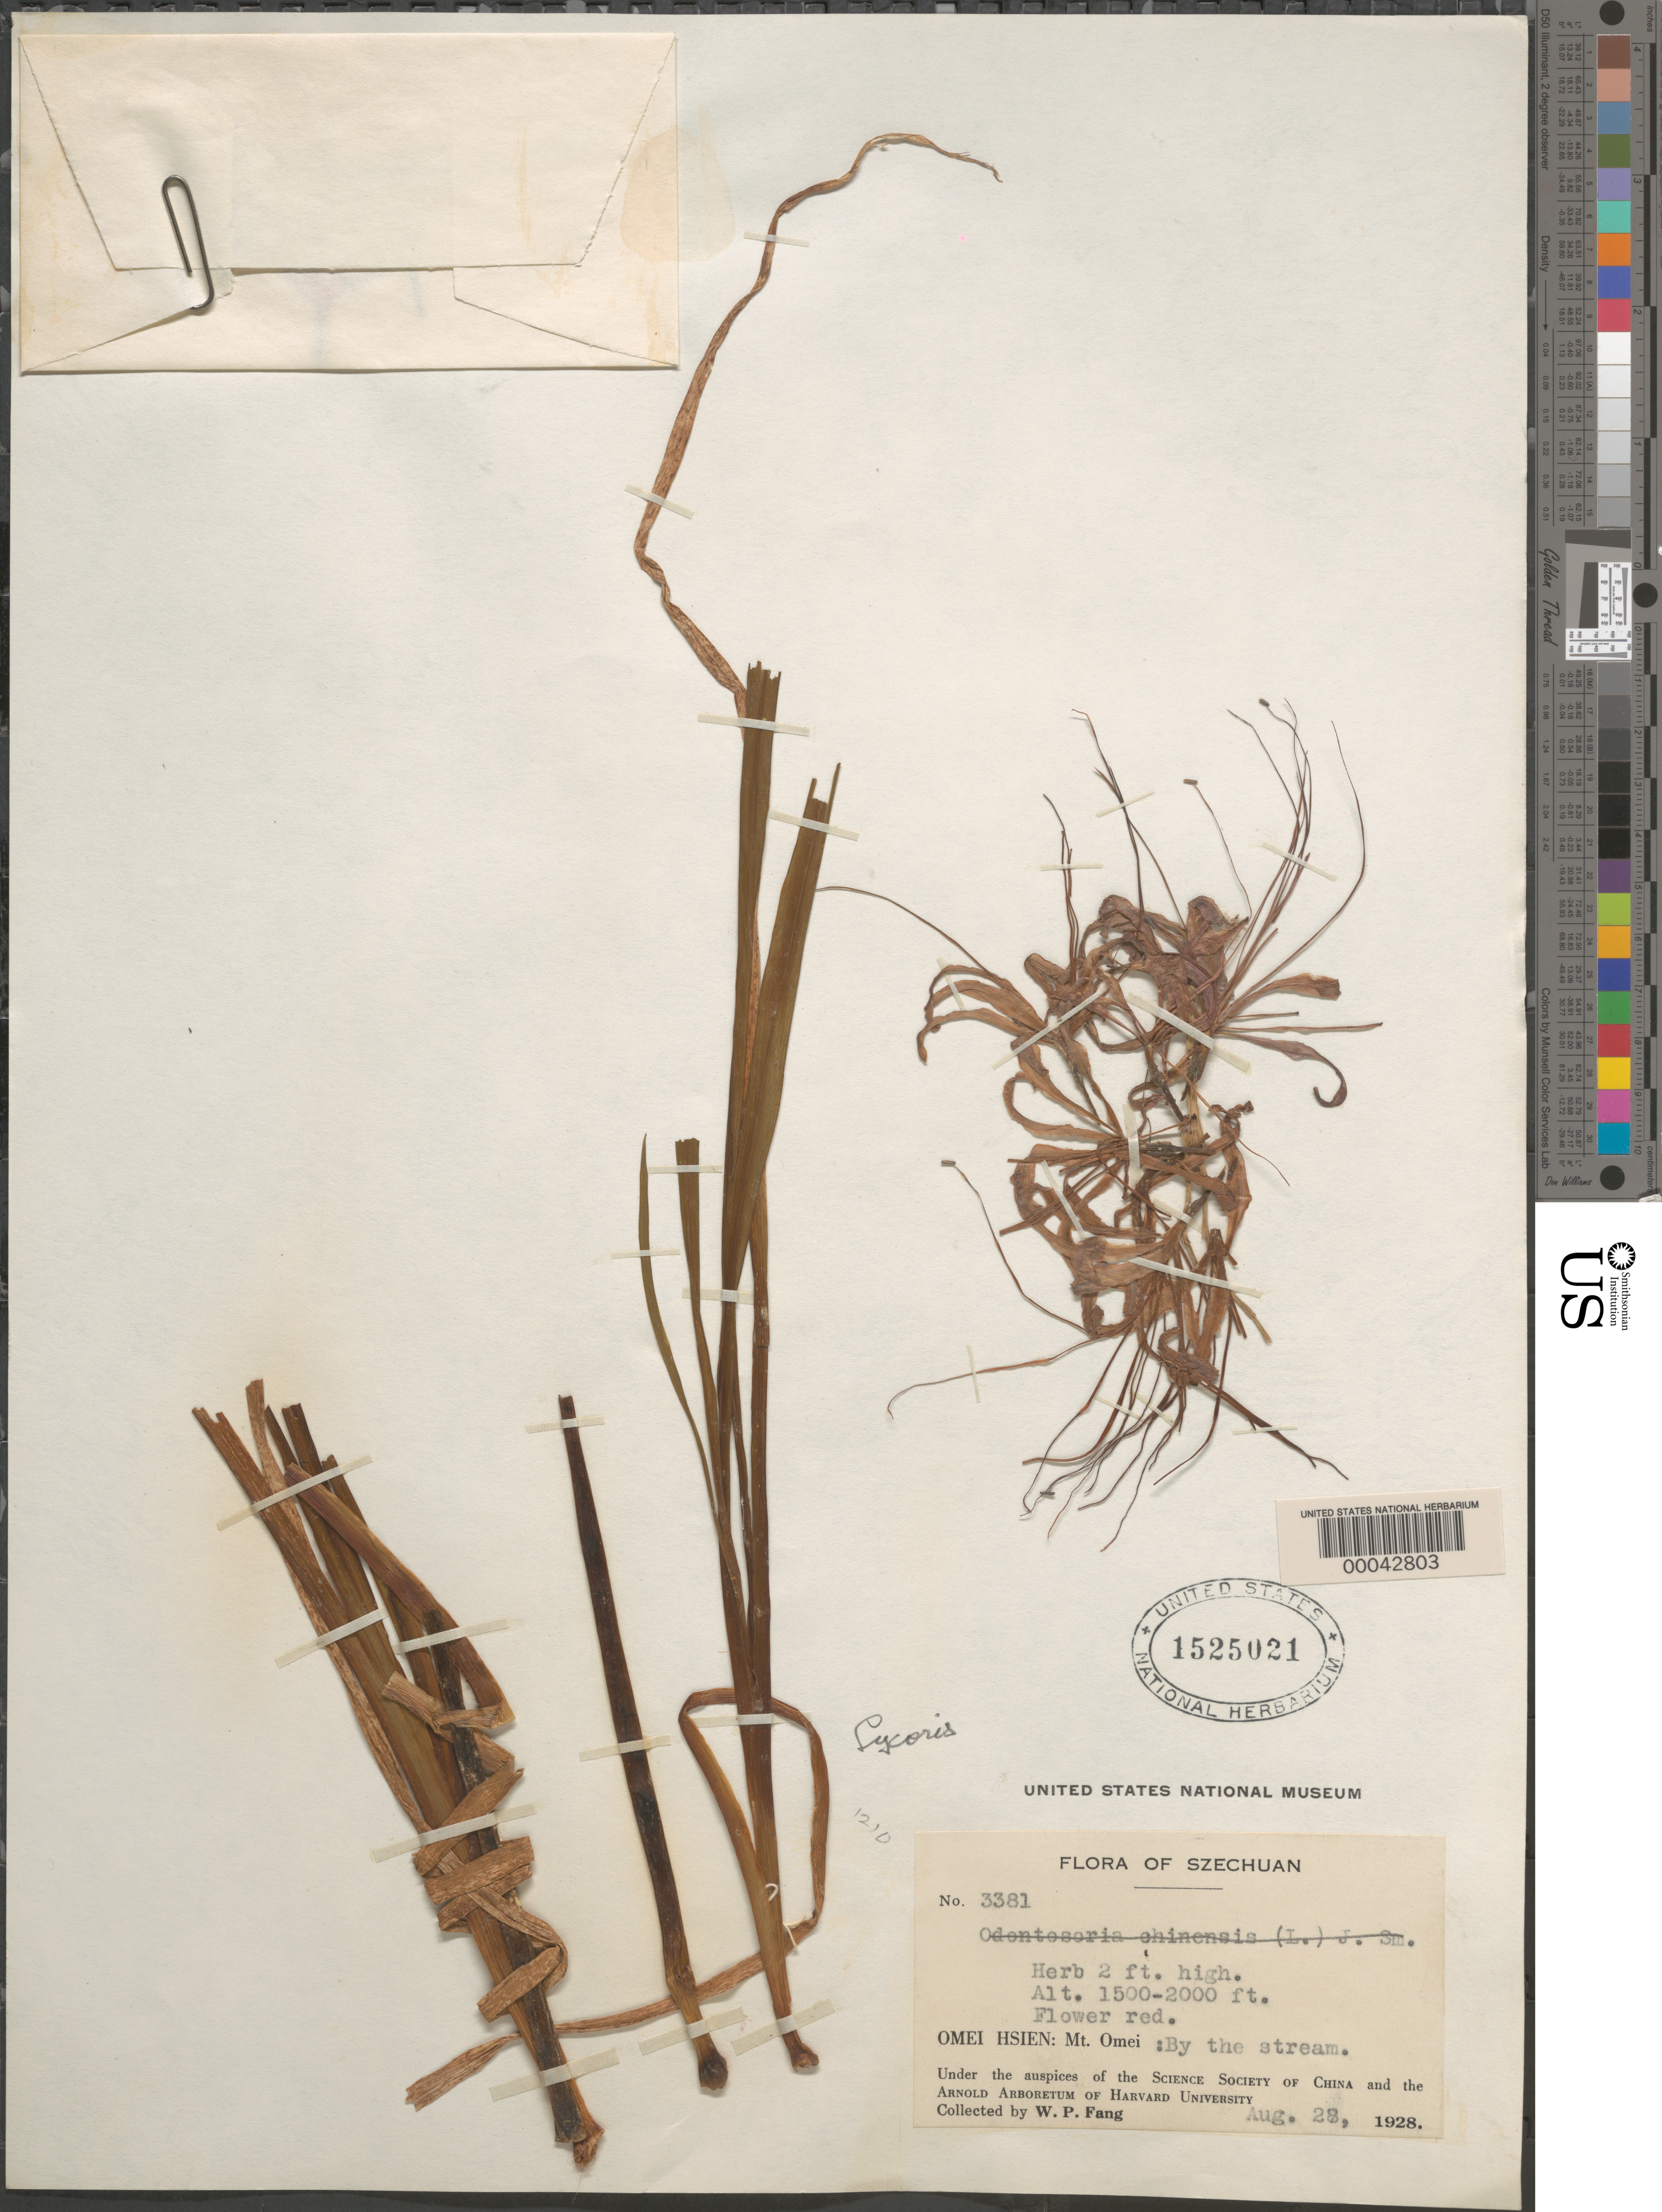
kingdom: Plantae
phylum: Tracheophyta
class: Liliopsida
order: Asparagales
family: Amaryllidaceae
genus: Lycoris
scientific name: Lycoris radiata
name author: Herb.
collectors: W. P. Fang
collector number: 3381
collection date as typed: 28 Aug 1928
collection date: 1928-08-28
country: China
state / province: Sichuan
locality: Omei hsien; mt. omei, by the stream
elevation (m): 457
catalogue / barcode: US 1525021